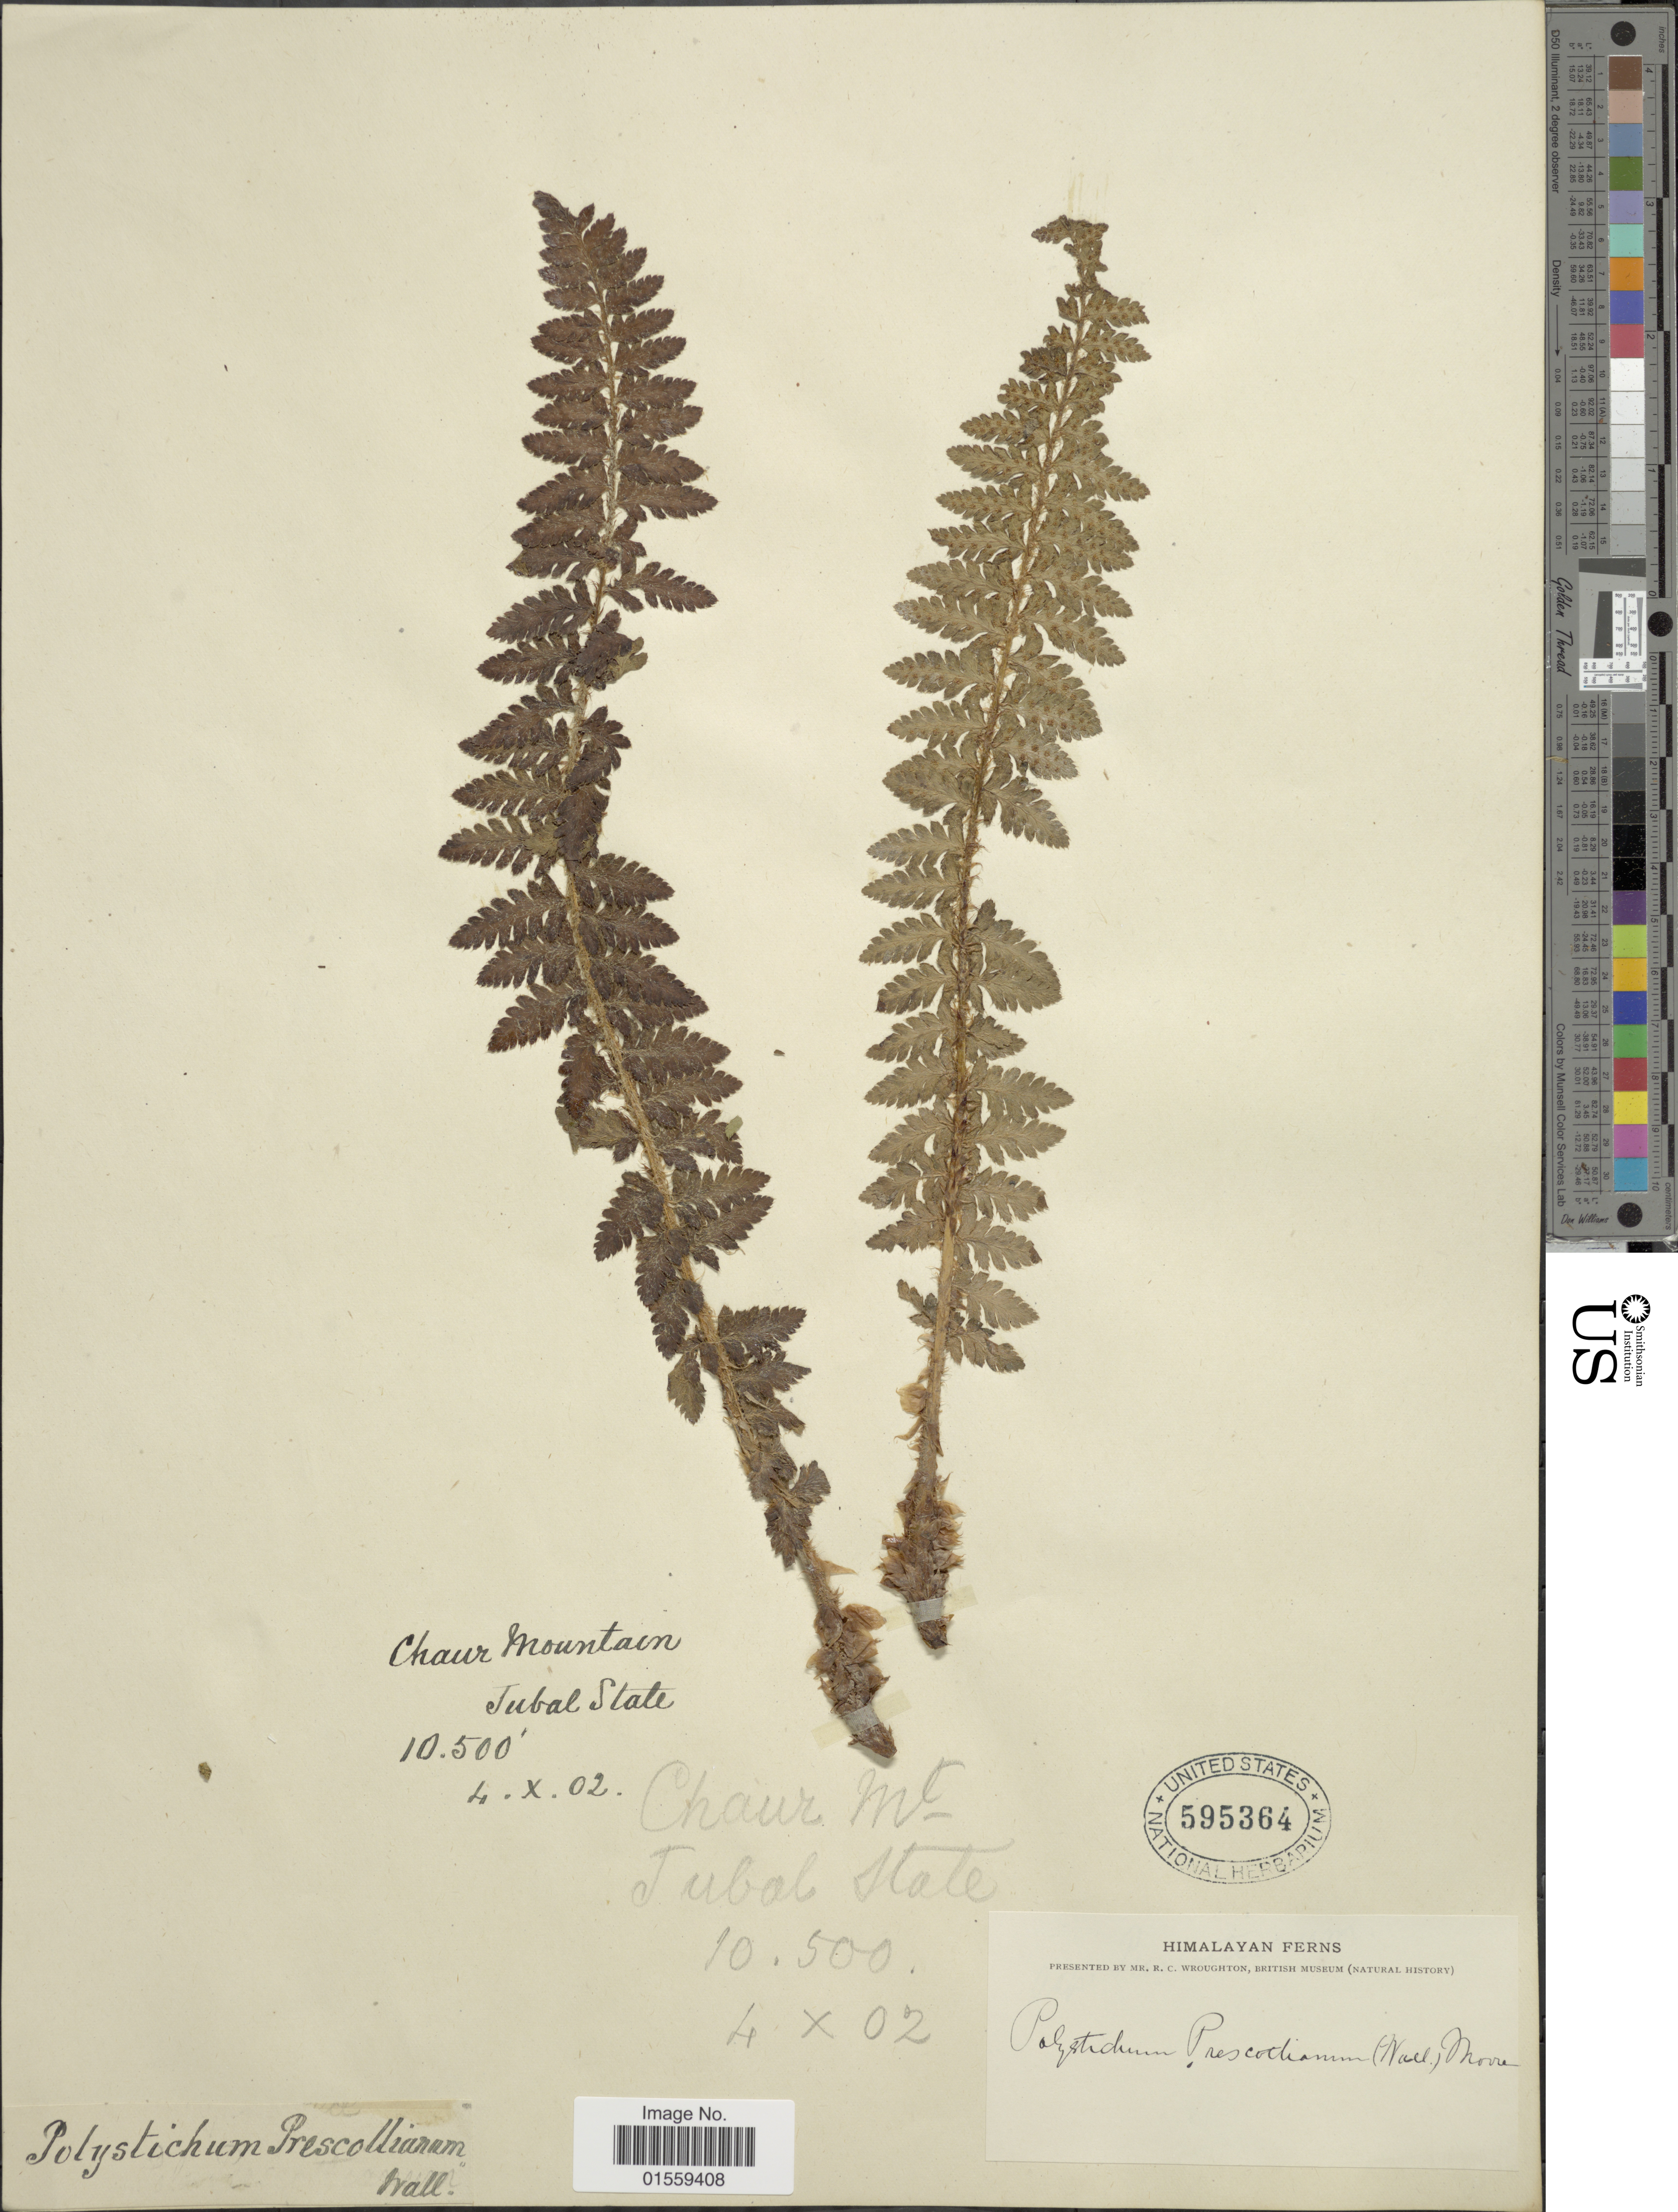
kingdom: Plantae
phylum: Tracheophyta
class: Polypodiopsida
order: Polypodiales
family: Dryopteridaceae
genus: Polystichum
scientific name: Polystichum prescottianum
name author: (Wall. ex Mett.) T. Moore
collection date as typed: Transcribed d/m/y: 4/10/2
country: India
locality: Chaur Mountain, Tubal State.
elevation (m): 3200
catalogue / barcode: US 595364